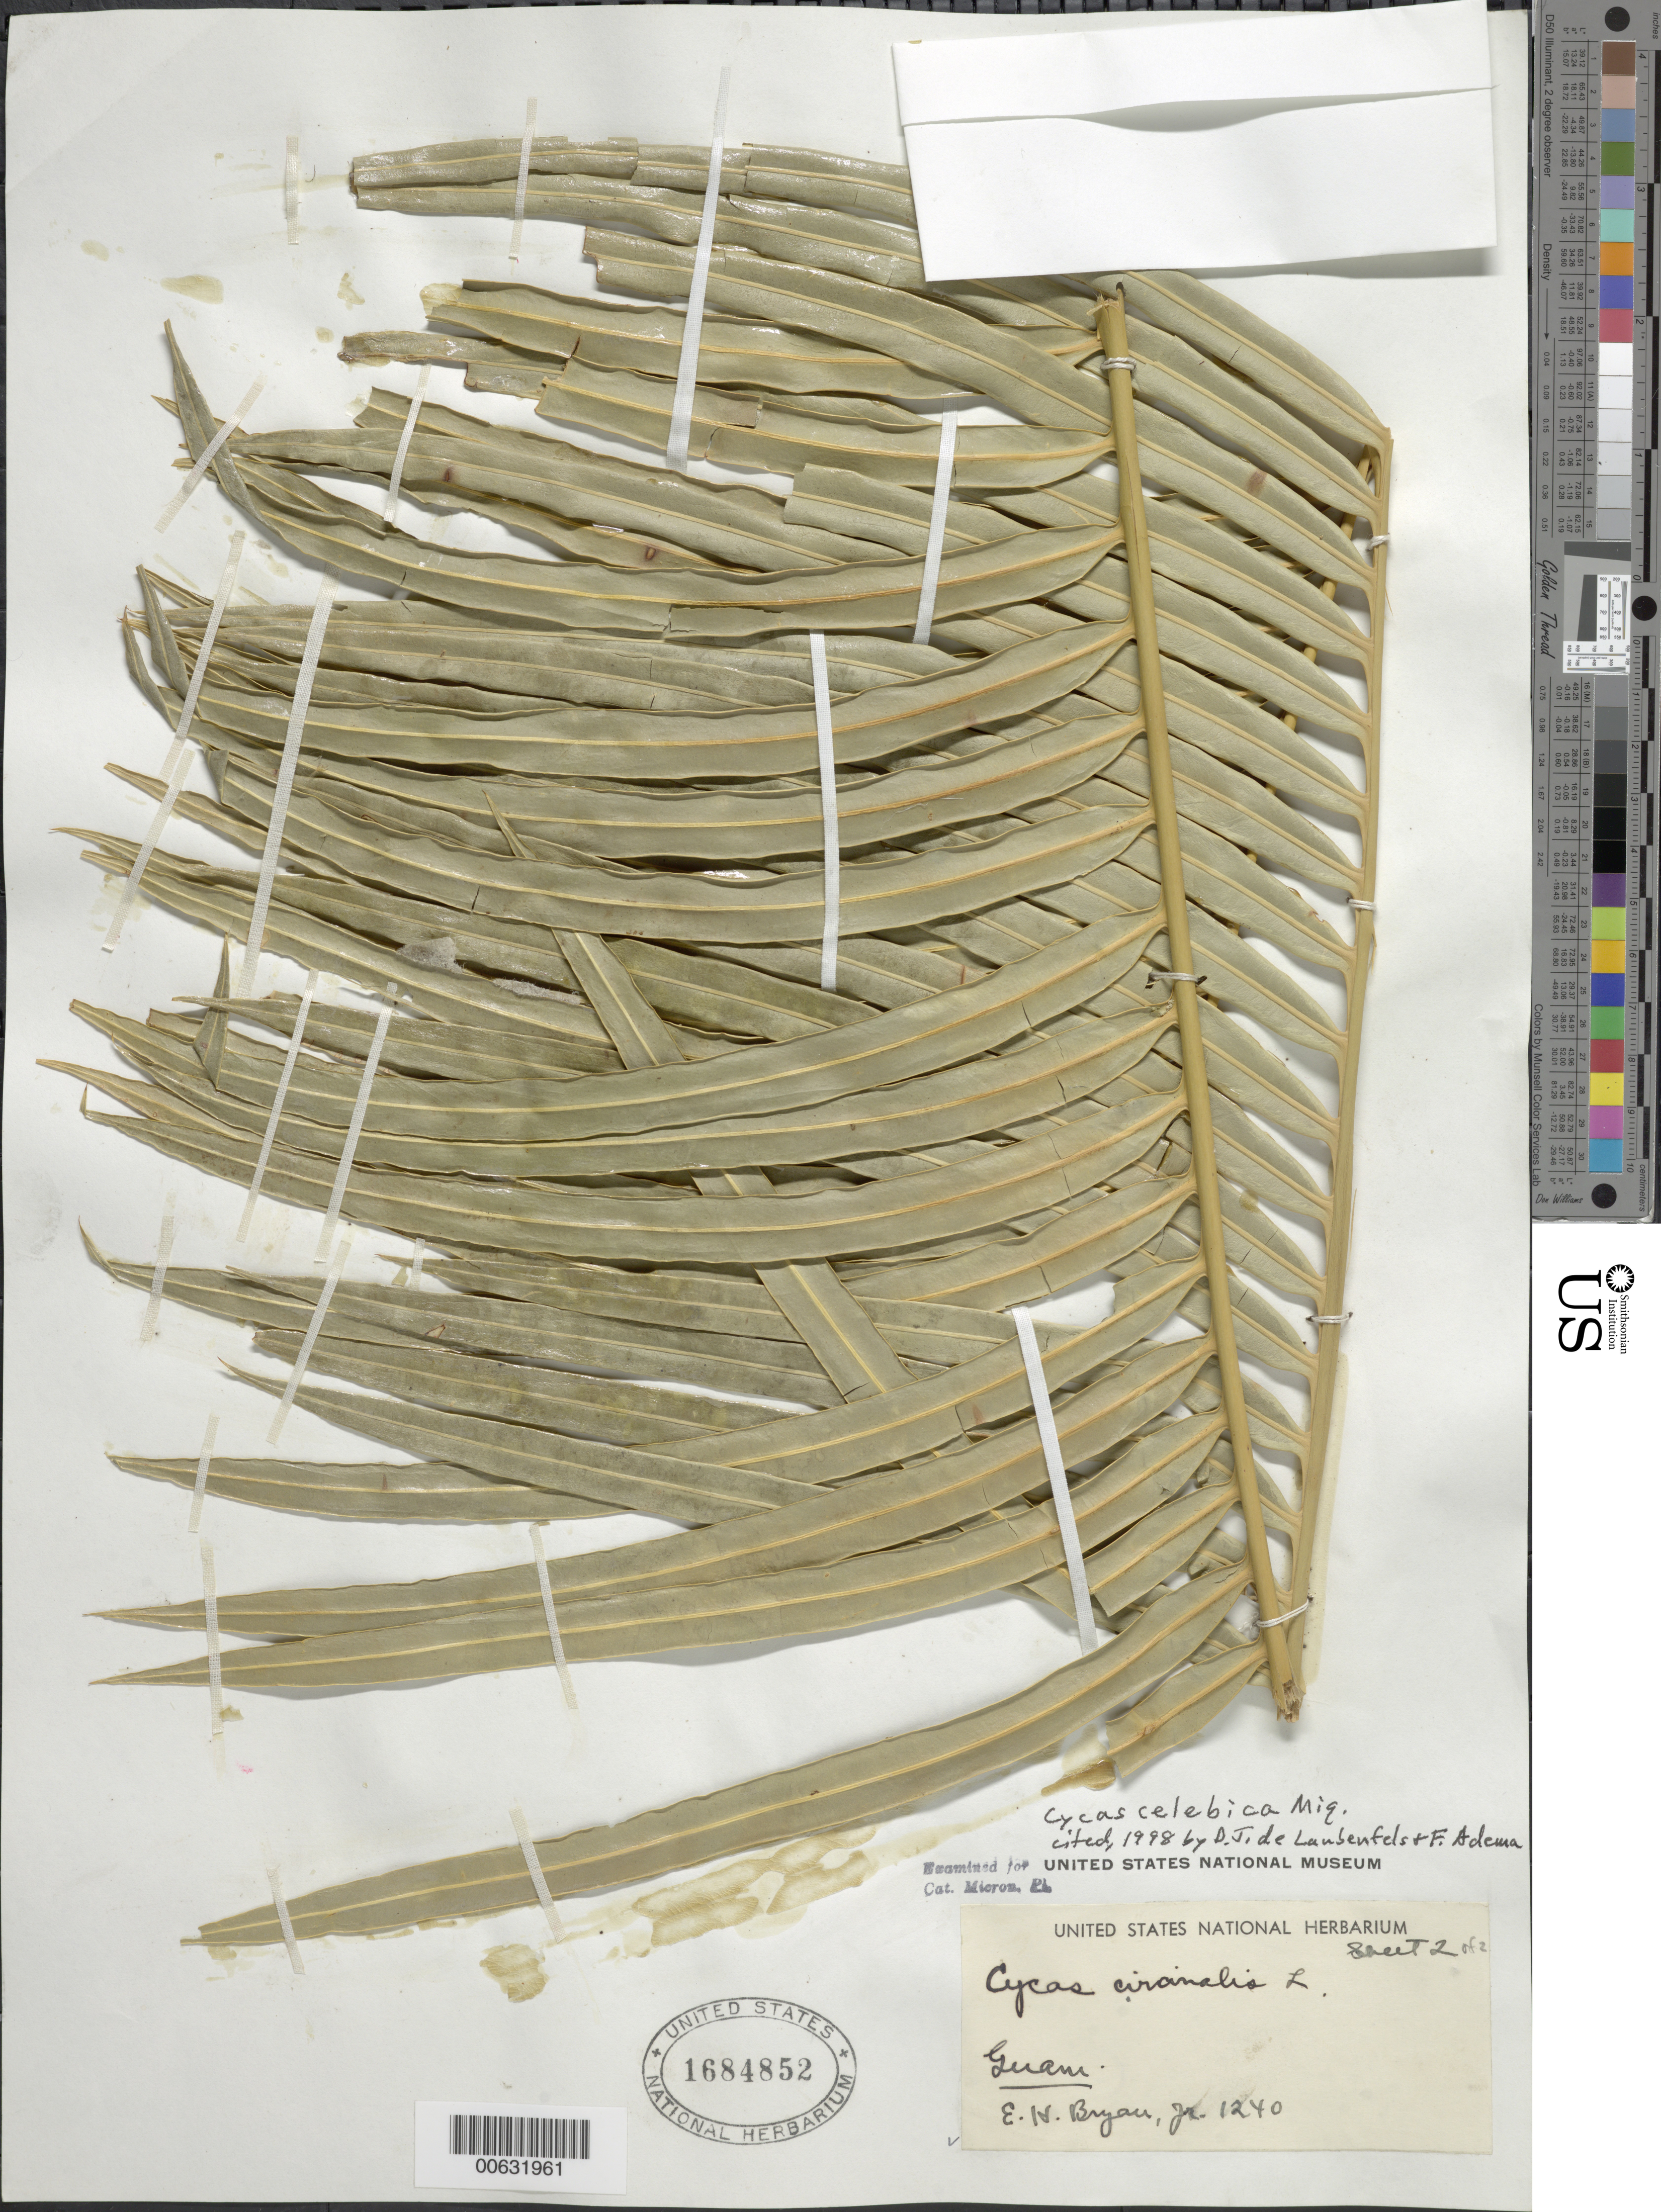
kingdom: Plantae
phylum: Tracheophyta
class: Cycadopsida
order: Cycadales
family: Cycadaceae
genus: Cycas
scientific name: Cycas celebica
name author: Miq.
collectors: E. Bryan Jr.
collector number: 1240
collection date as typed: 24 Apr 1936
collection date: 1936-04-24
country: Guam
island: Guam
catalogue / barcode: US 1684852